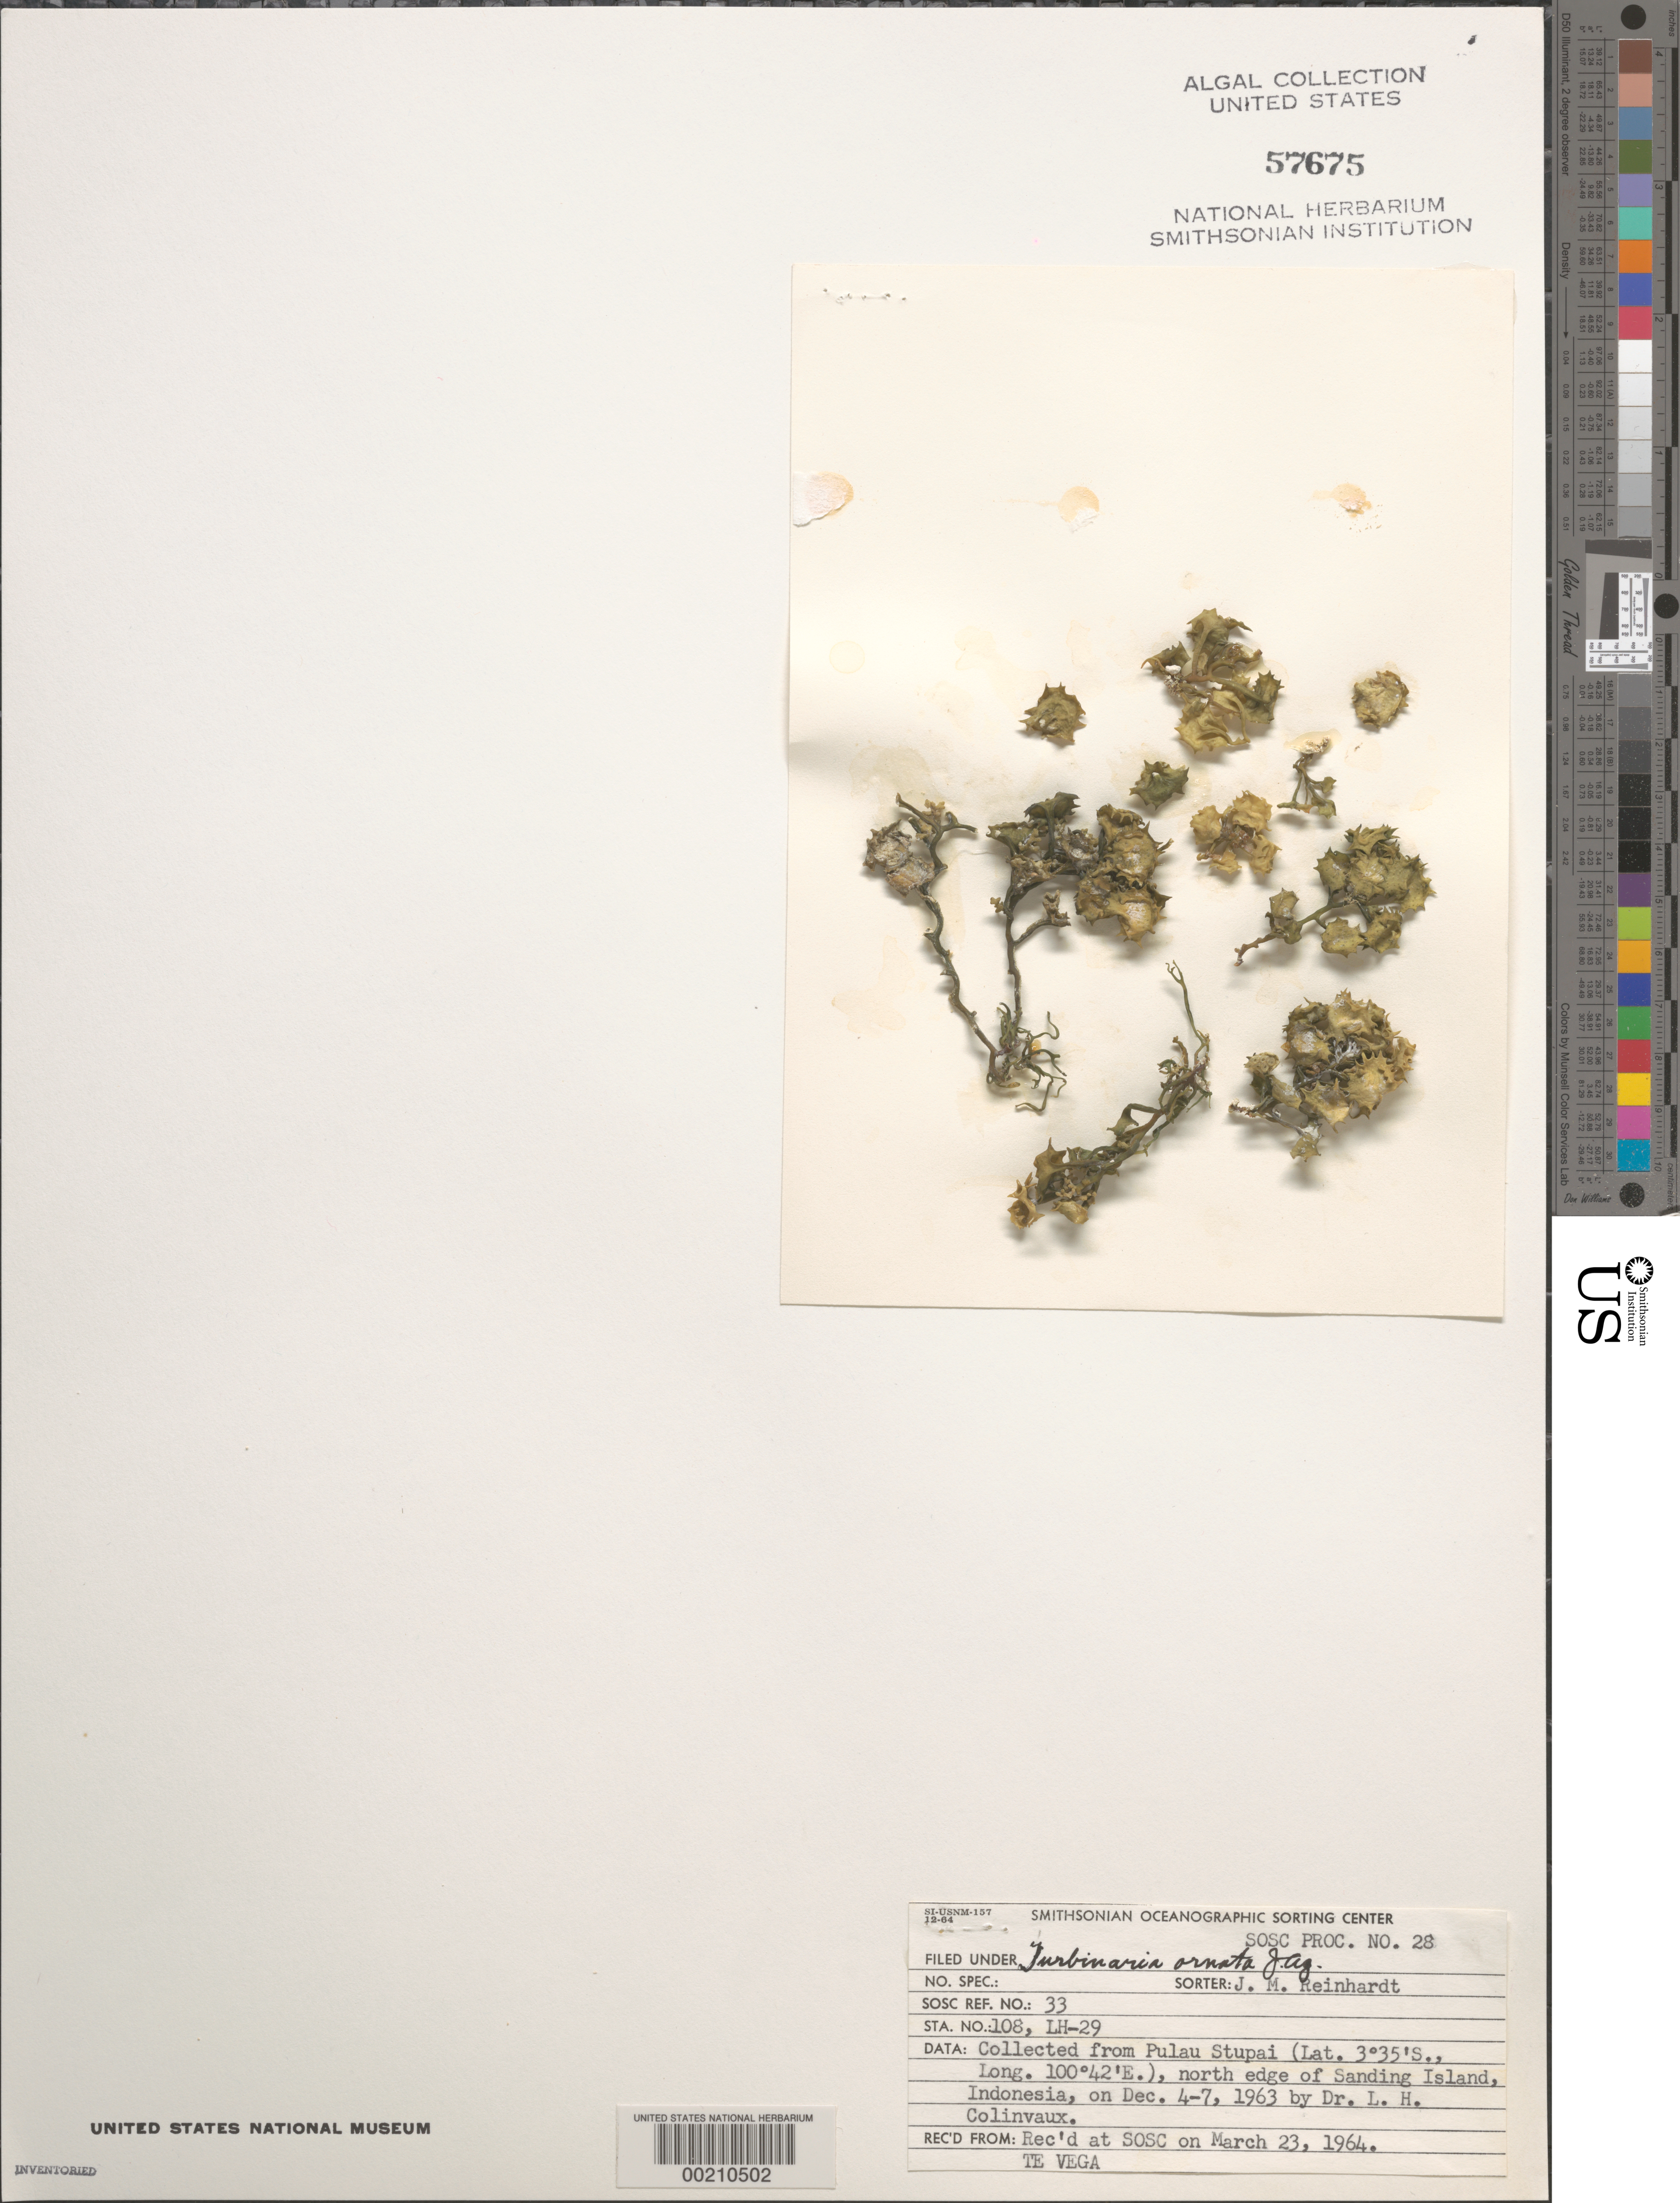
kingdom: Chromista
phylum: Ochrophyta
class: Phaeophyceae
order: Fucales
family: Sargassaceae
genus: Turbinaria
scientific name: Turbinaria ornata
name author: (Turner) J. Agardh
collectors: L. Hillis-Colinvaux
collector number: Lh-29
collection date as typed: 04 Dec 1963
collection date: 1963-12-04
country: Indonesia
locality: Pulau Stupai, North Sanding Island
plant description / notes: Te Vega Cruise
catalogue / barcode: US 57675